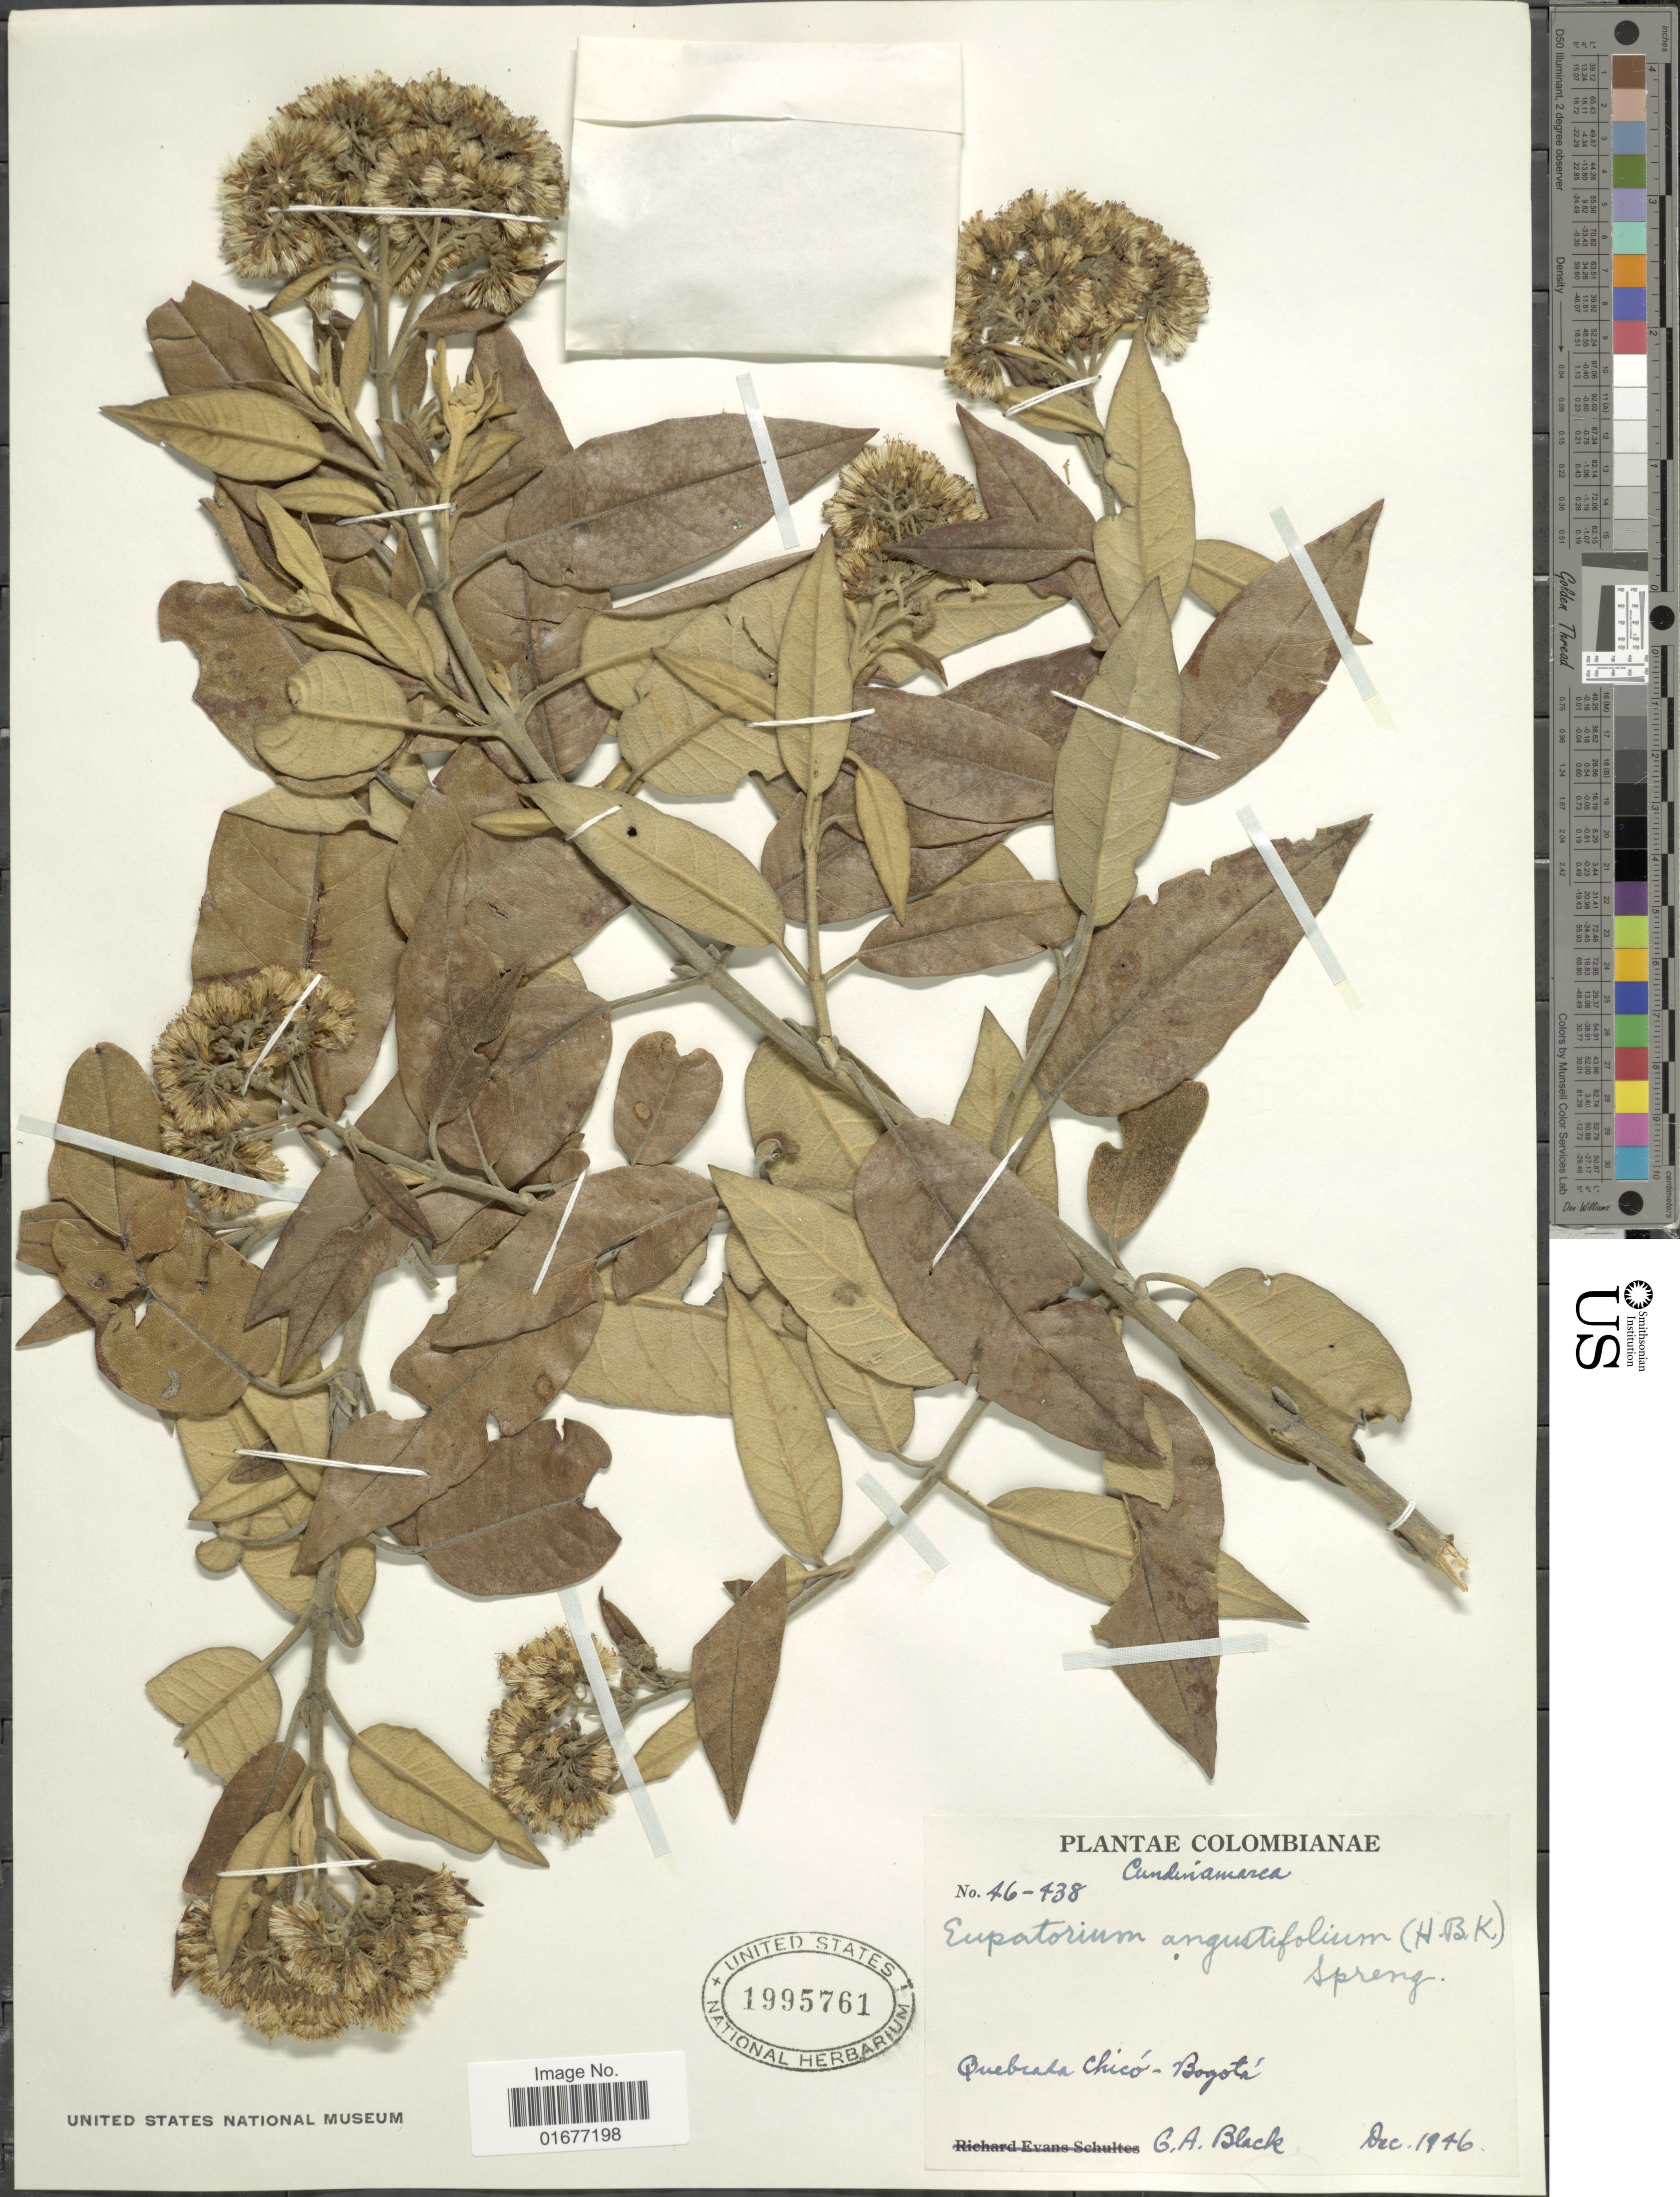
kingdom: Plantae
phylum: Tracheophyta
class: Magnoliopsida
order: Asterales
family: Asteraceae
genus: Ageratina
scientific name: Ageratina angustifolia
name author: (Kunth) R.M. King & H. Rob.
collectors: G. A. Black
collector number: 46-438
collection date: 1946-12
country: Colombia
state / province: Cundinamarca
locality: Quebrada Chico- Bogota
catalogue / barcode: US 1995761